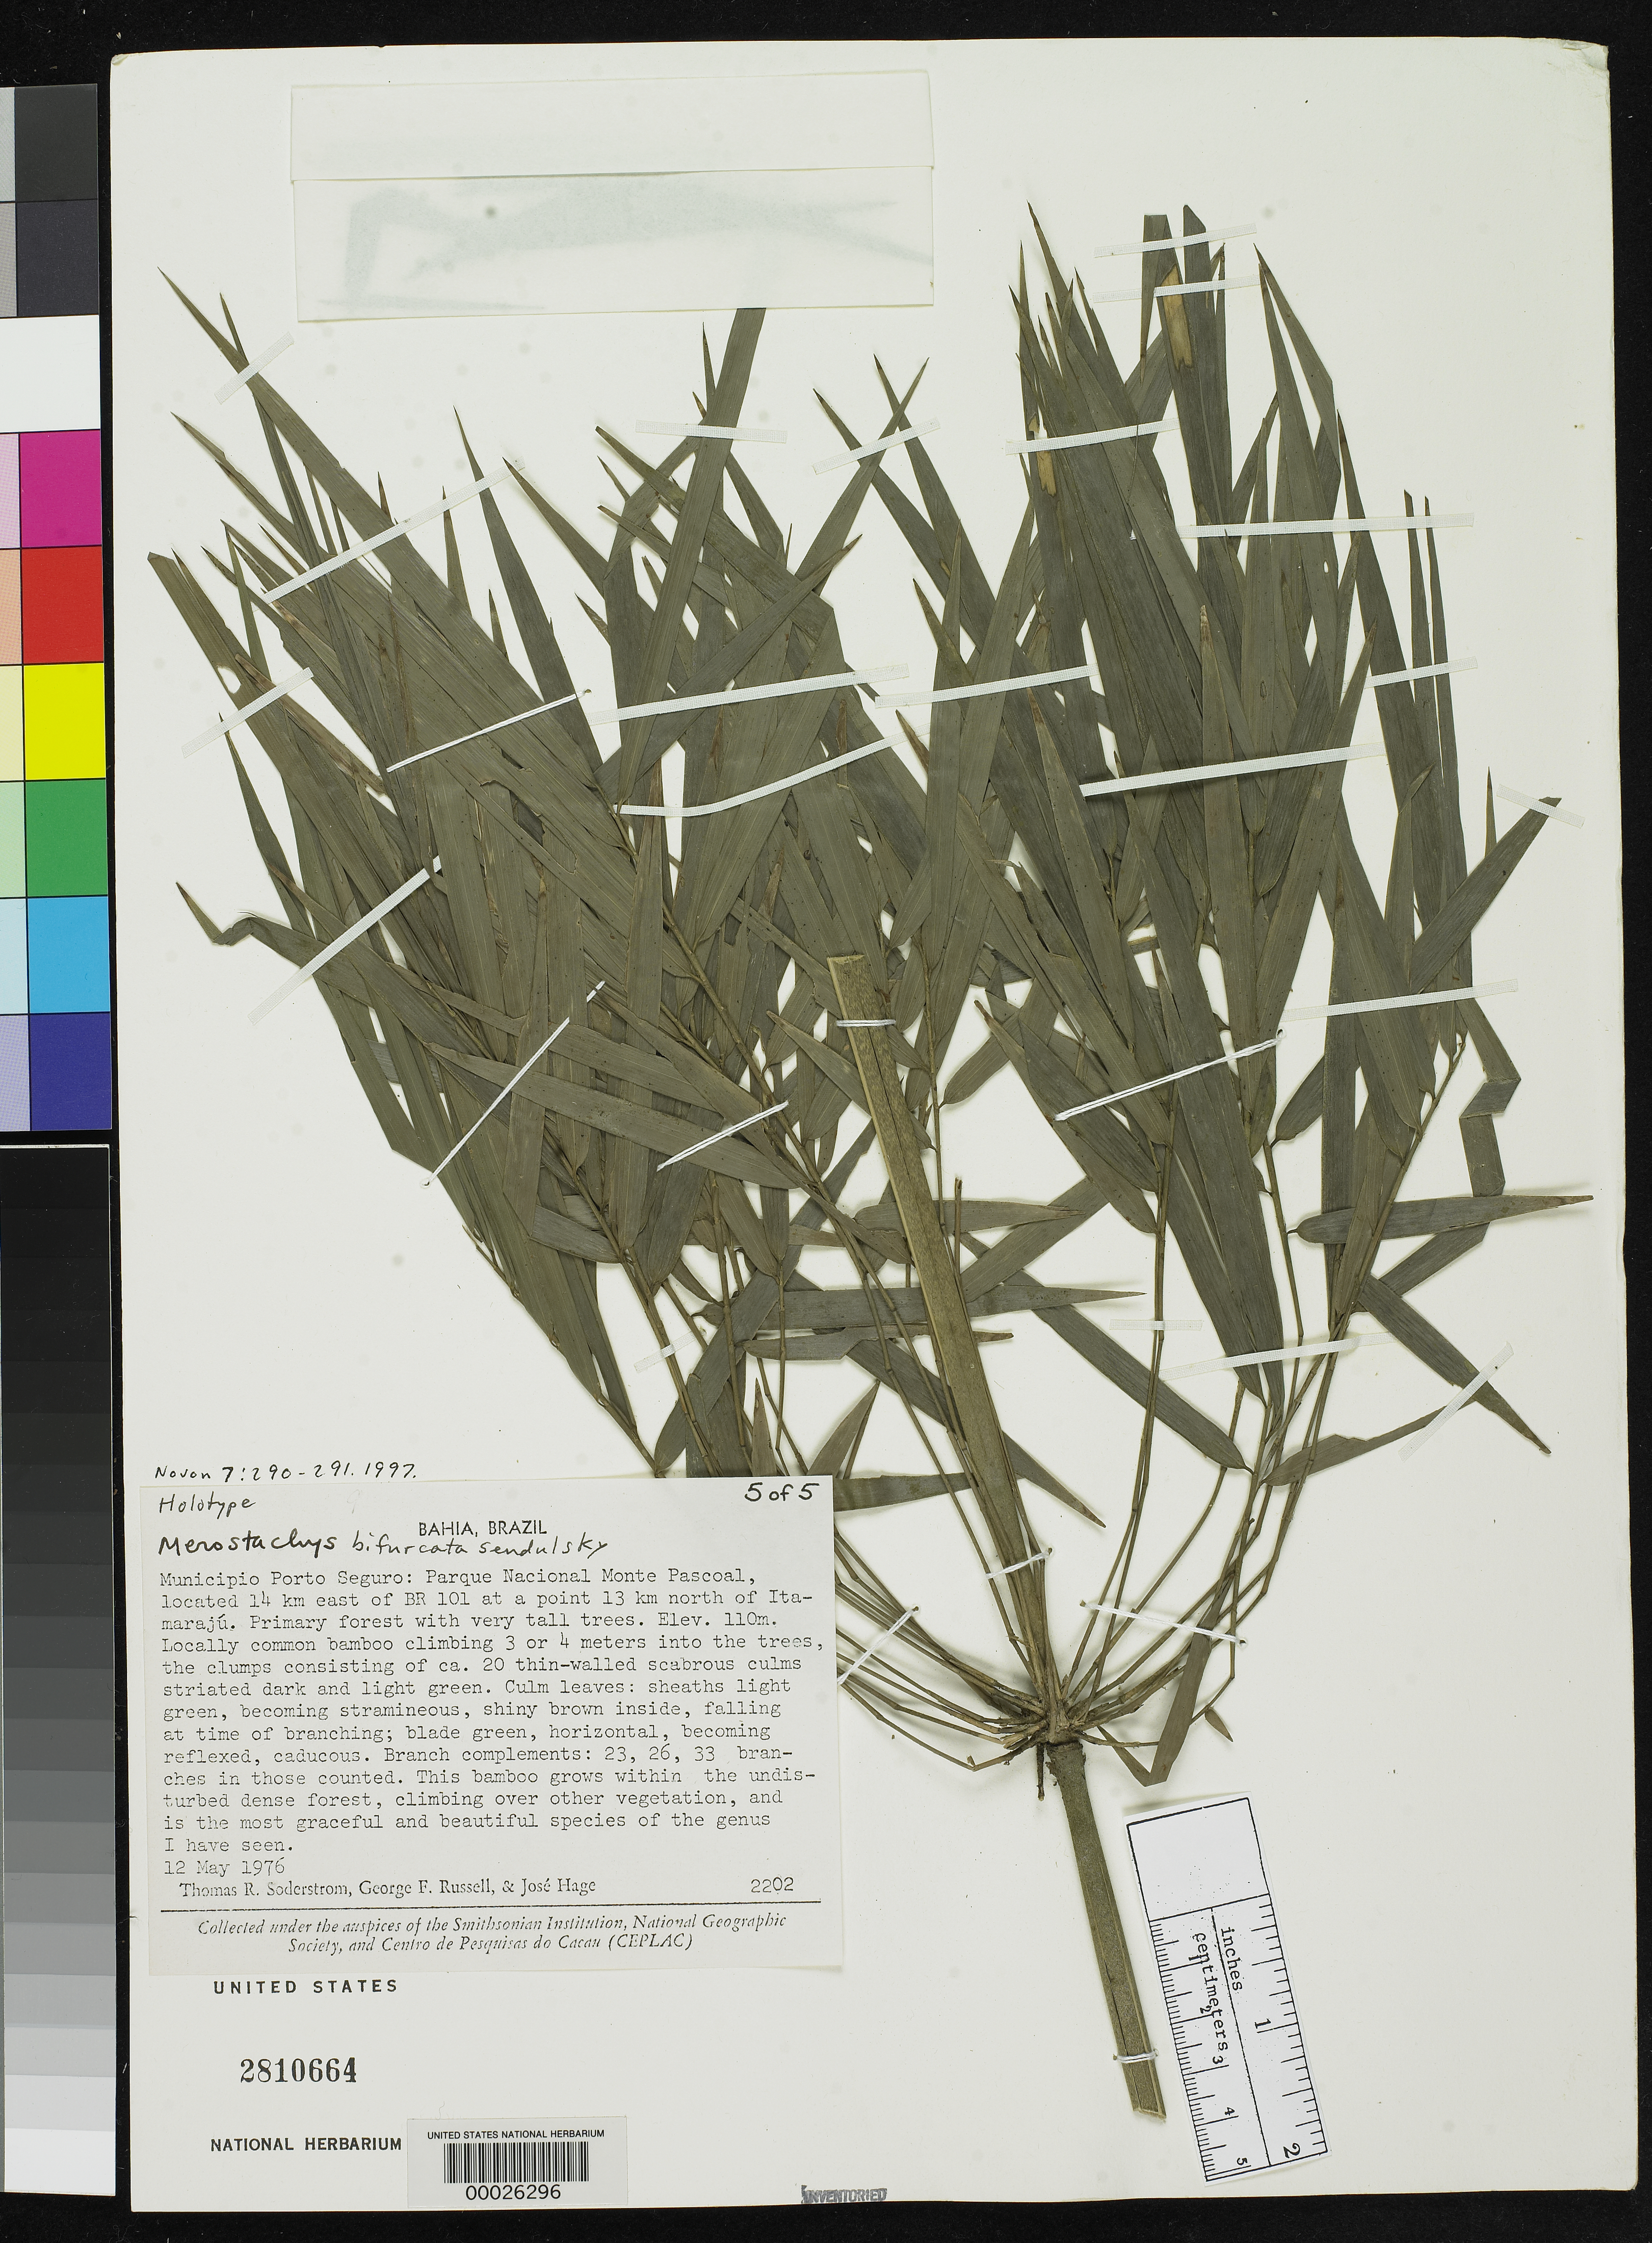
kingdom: Plantae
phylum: Tracheophyta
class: Liliopsida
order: Poales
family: Poaceae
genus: Merostachys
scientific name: Merostachys bifurcata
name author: Send.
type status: Holotype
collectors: T. R. Soderstrom, G. Russell & J. Hage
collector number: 2202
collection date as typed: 12 May 1976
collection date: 1976-05-12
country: Brazil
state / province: Bahia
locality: Municipio Porto Seguro: Parque Nacional Monte Pascoal, located 14 km east of BR 101 at a point 13 km north of Itamarajú.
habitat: Primary forest with very tall trees.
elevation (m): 110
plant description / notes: Holotype mounted on 5 sheets.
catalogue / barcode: US 2810664